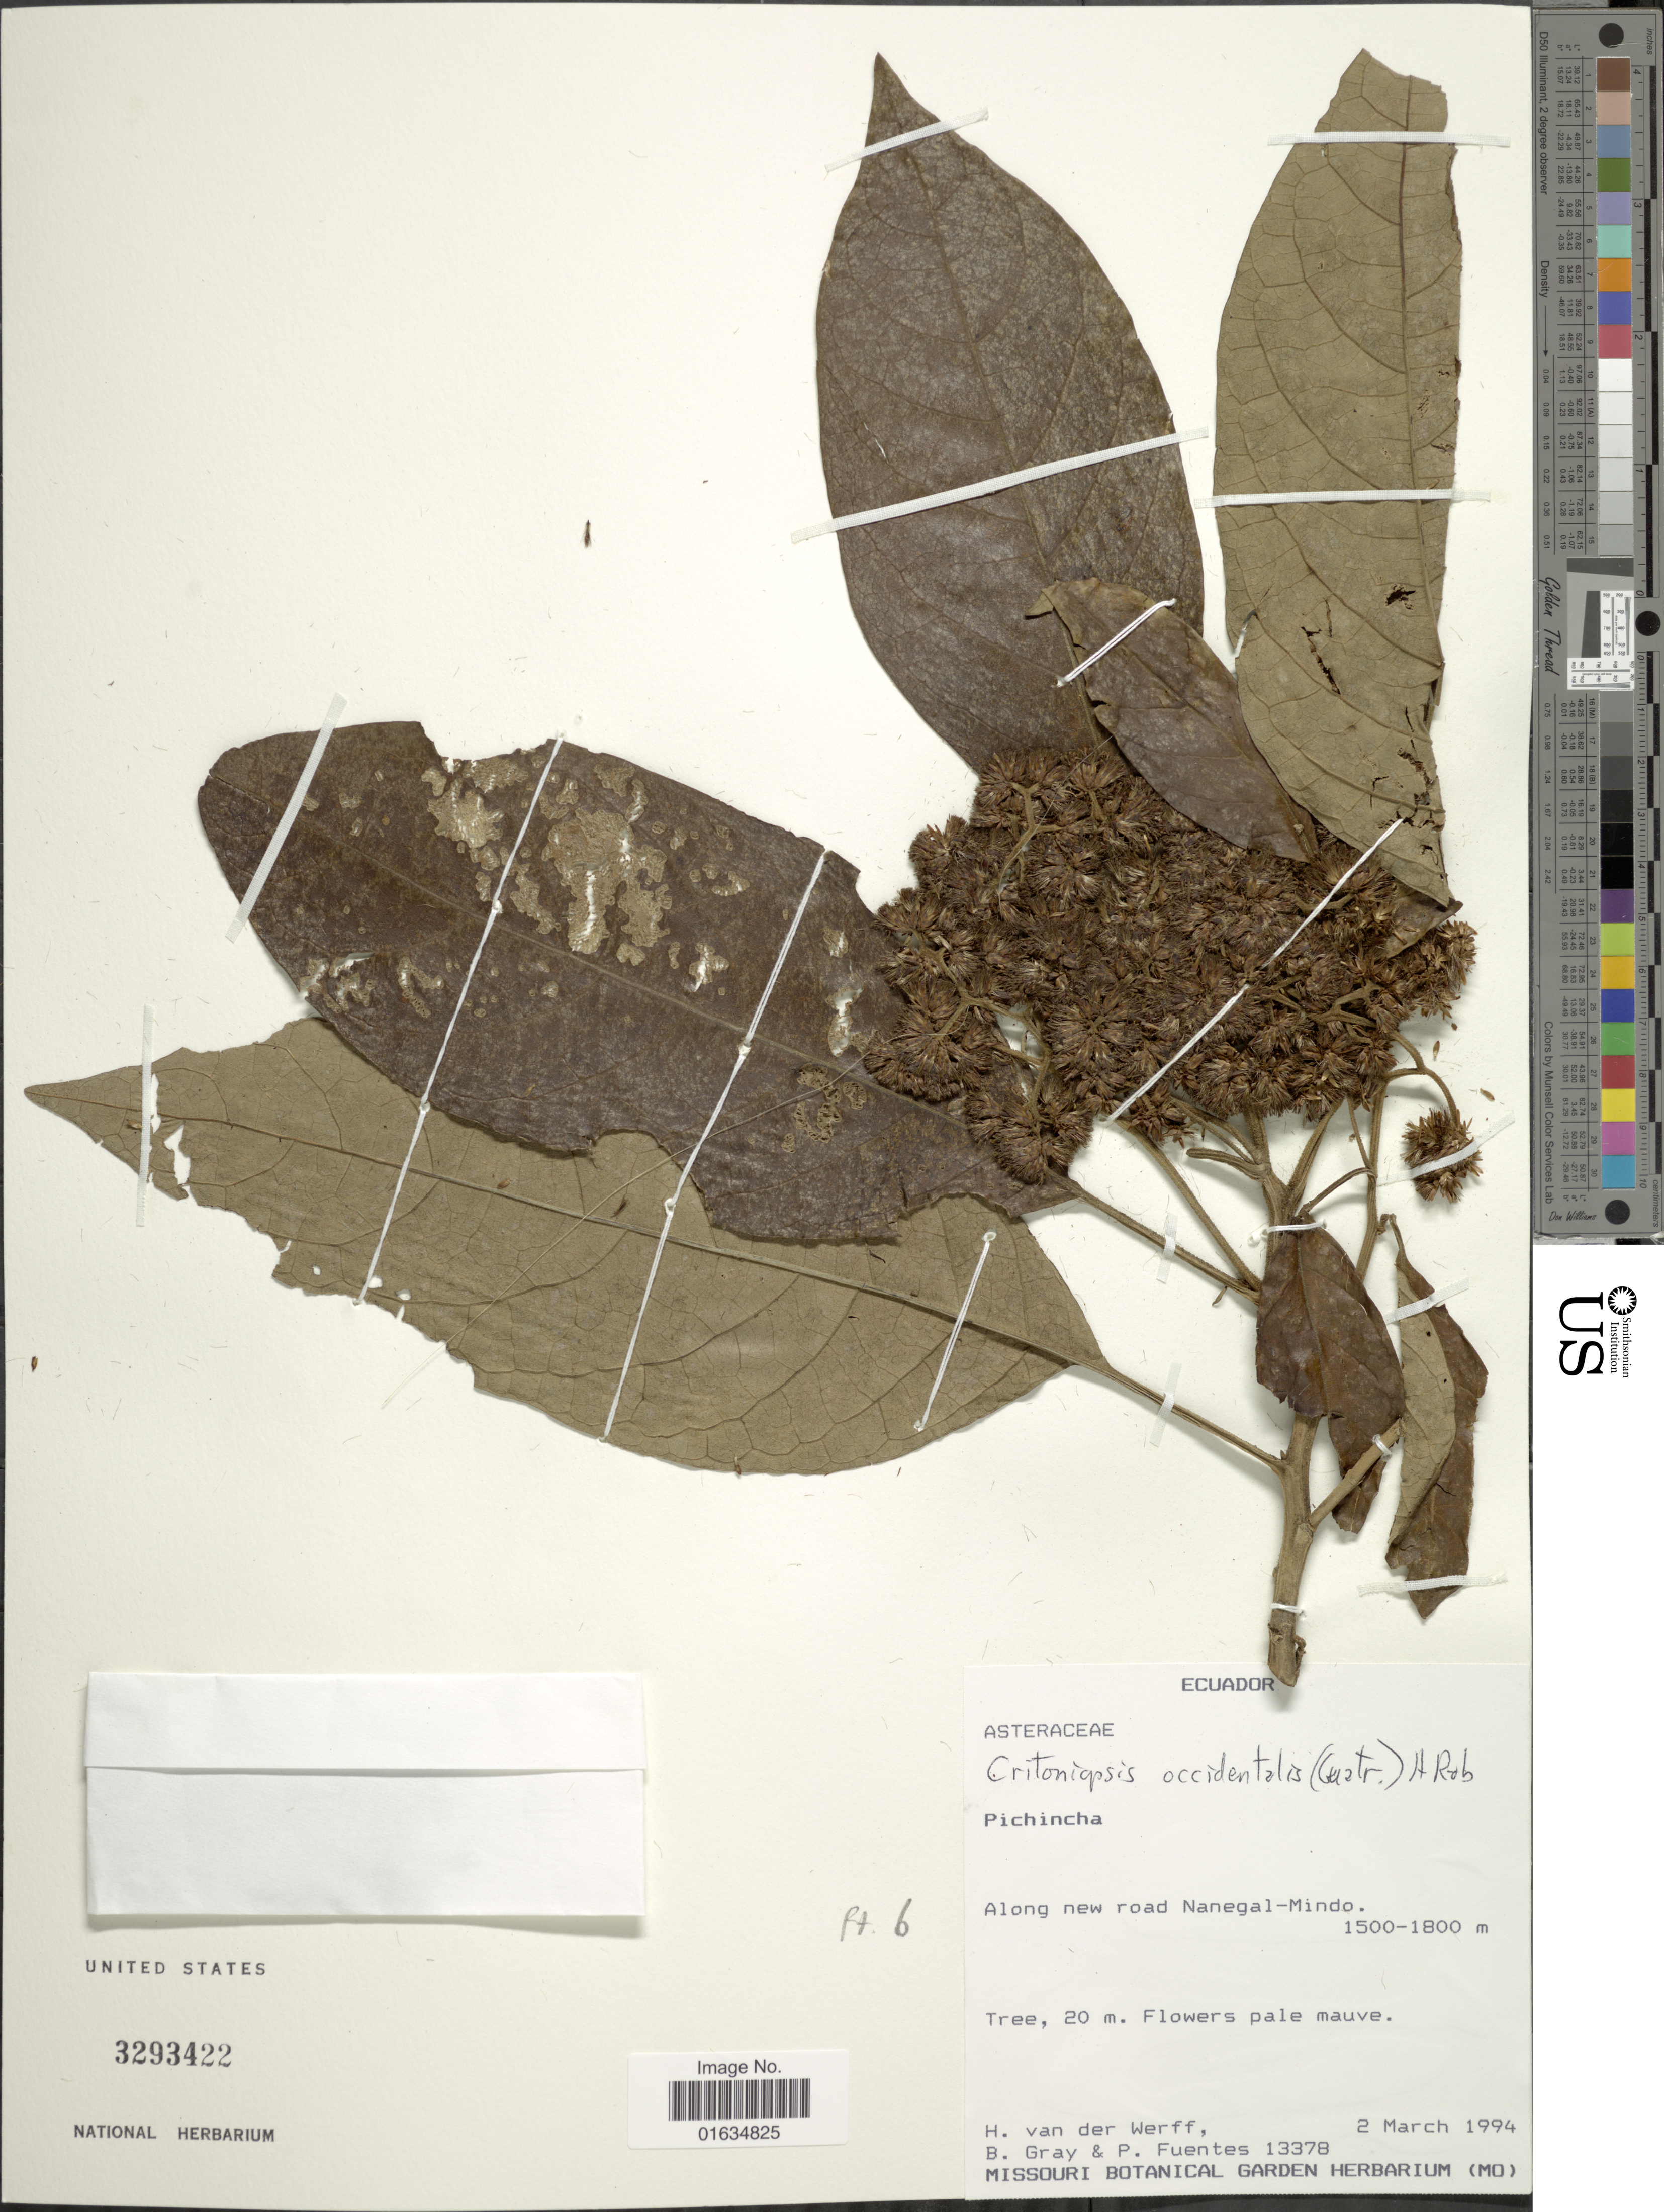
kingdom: Plantae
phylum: Tracheophyta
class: Magnoliopsida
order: Asterales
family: Asteraceae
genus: Critoniopsis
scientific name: Critoniopsis occidentalis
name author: (Cuatrec.) H. Rob.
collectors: H. van der Werff, B. Gray & P. Fuentes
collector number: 13378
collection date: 1994-03-02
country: Ecuador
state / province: Pichincha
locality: Along new road nanegal-Mindo.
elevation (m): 1500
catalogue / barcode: US 3293422